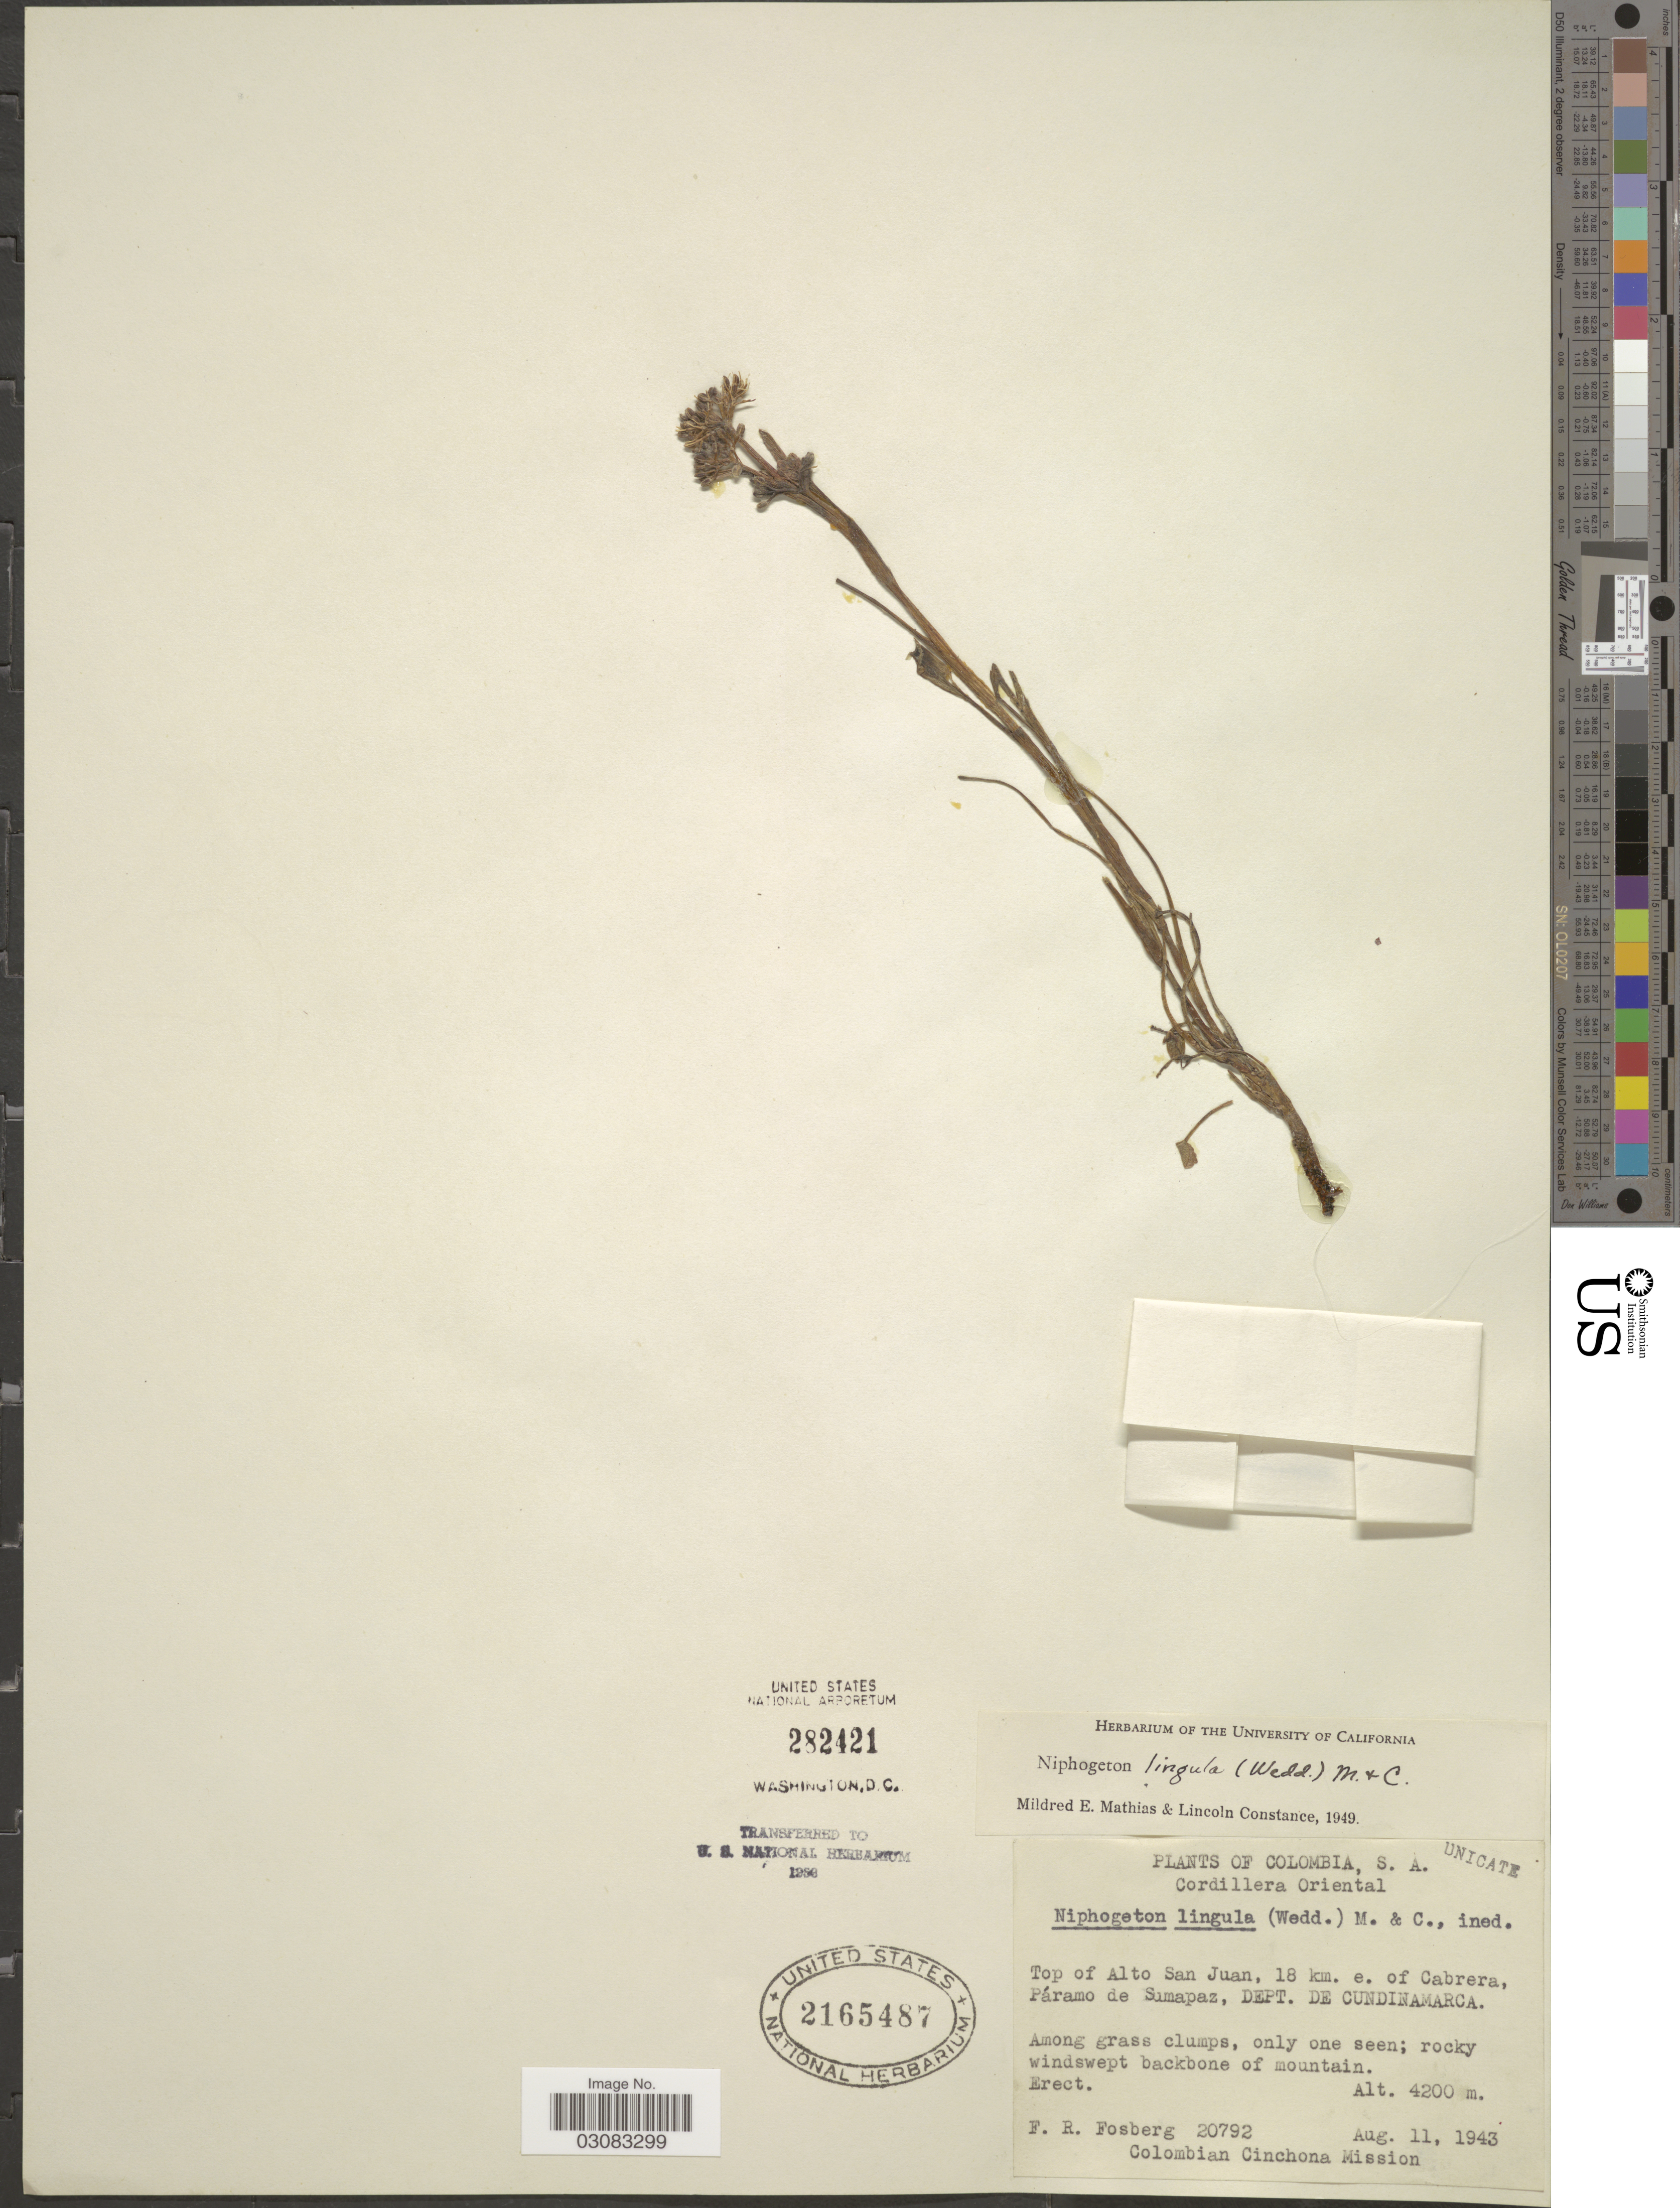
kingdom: Plantae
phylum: Tracheophyta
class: Magnoliopsida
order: Apiales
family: Apiaceae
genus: Niphogeton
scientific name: Niphogeton lingula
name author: (Wedd.) Mathias & Constance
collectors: F. R. Fosberg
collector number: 20792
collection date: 1943-08-11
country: Colombia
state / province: Cundinamarca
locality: Cordillera Oriental. Top of Alto San Juan, 18 km. e. of Cabrera, Páramo de Sumapaz, Dept. de Cundinamarca.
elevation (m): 4200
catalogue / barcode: US 2165487